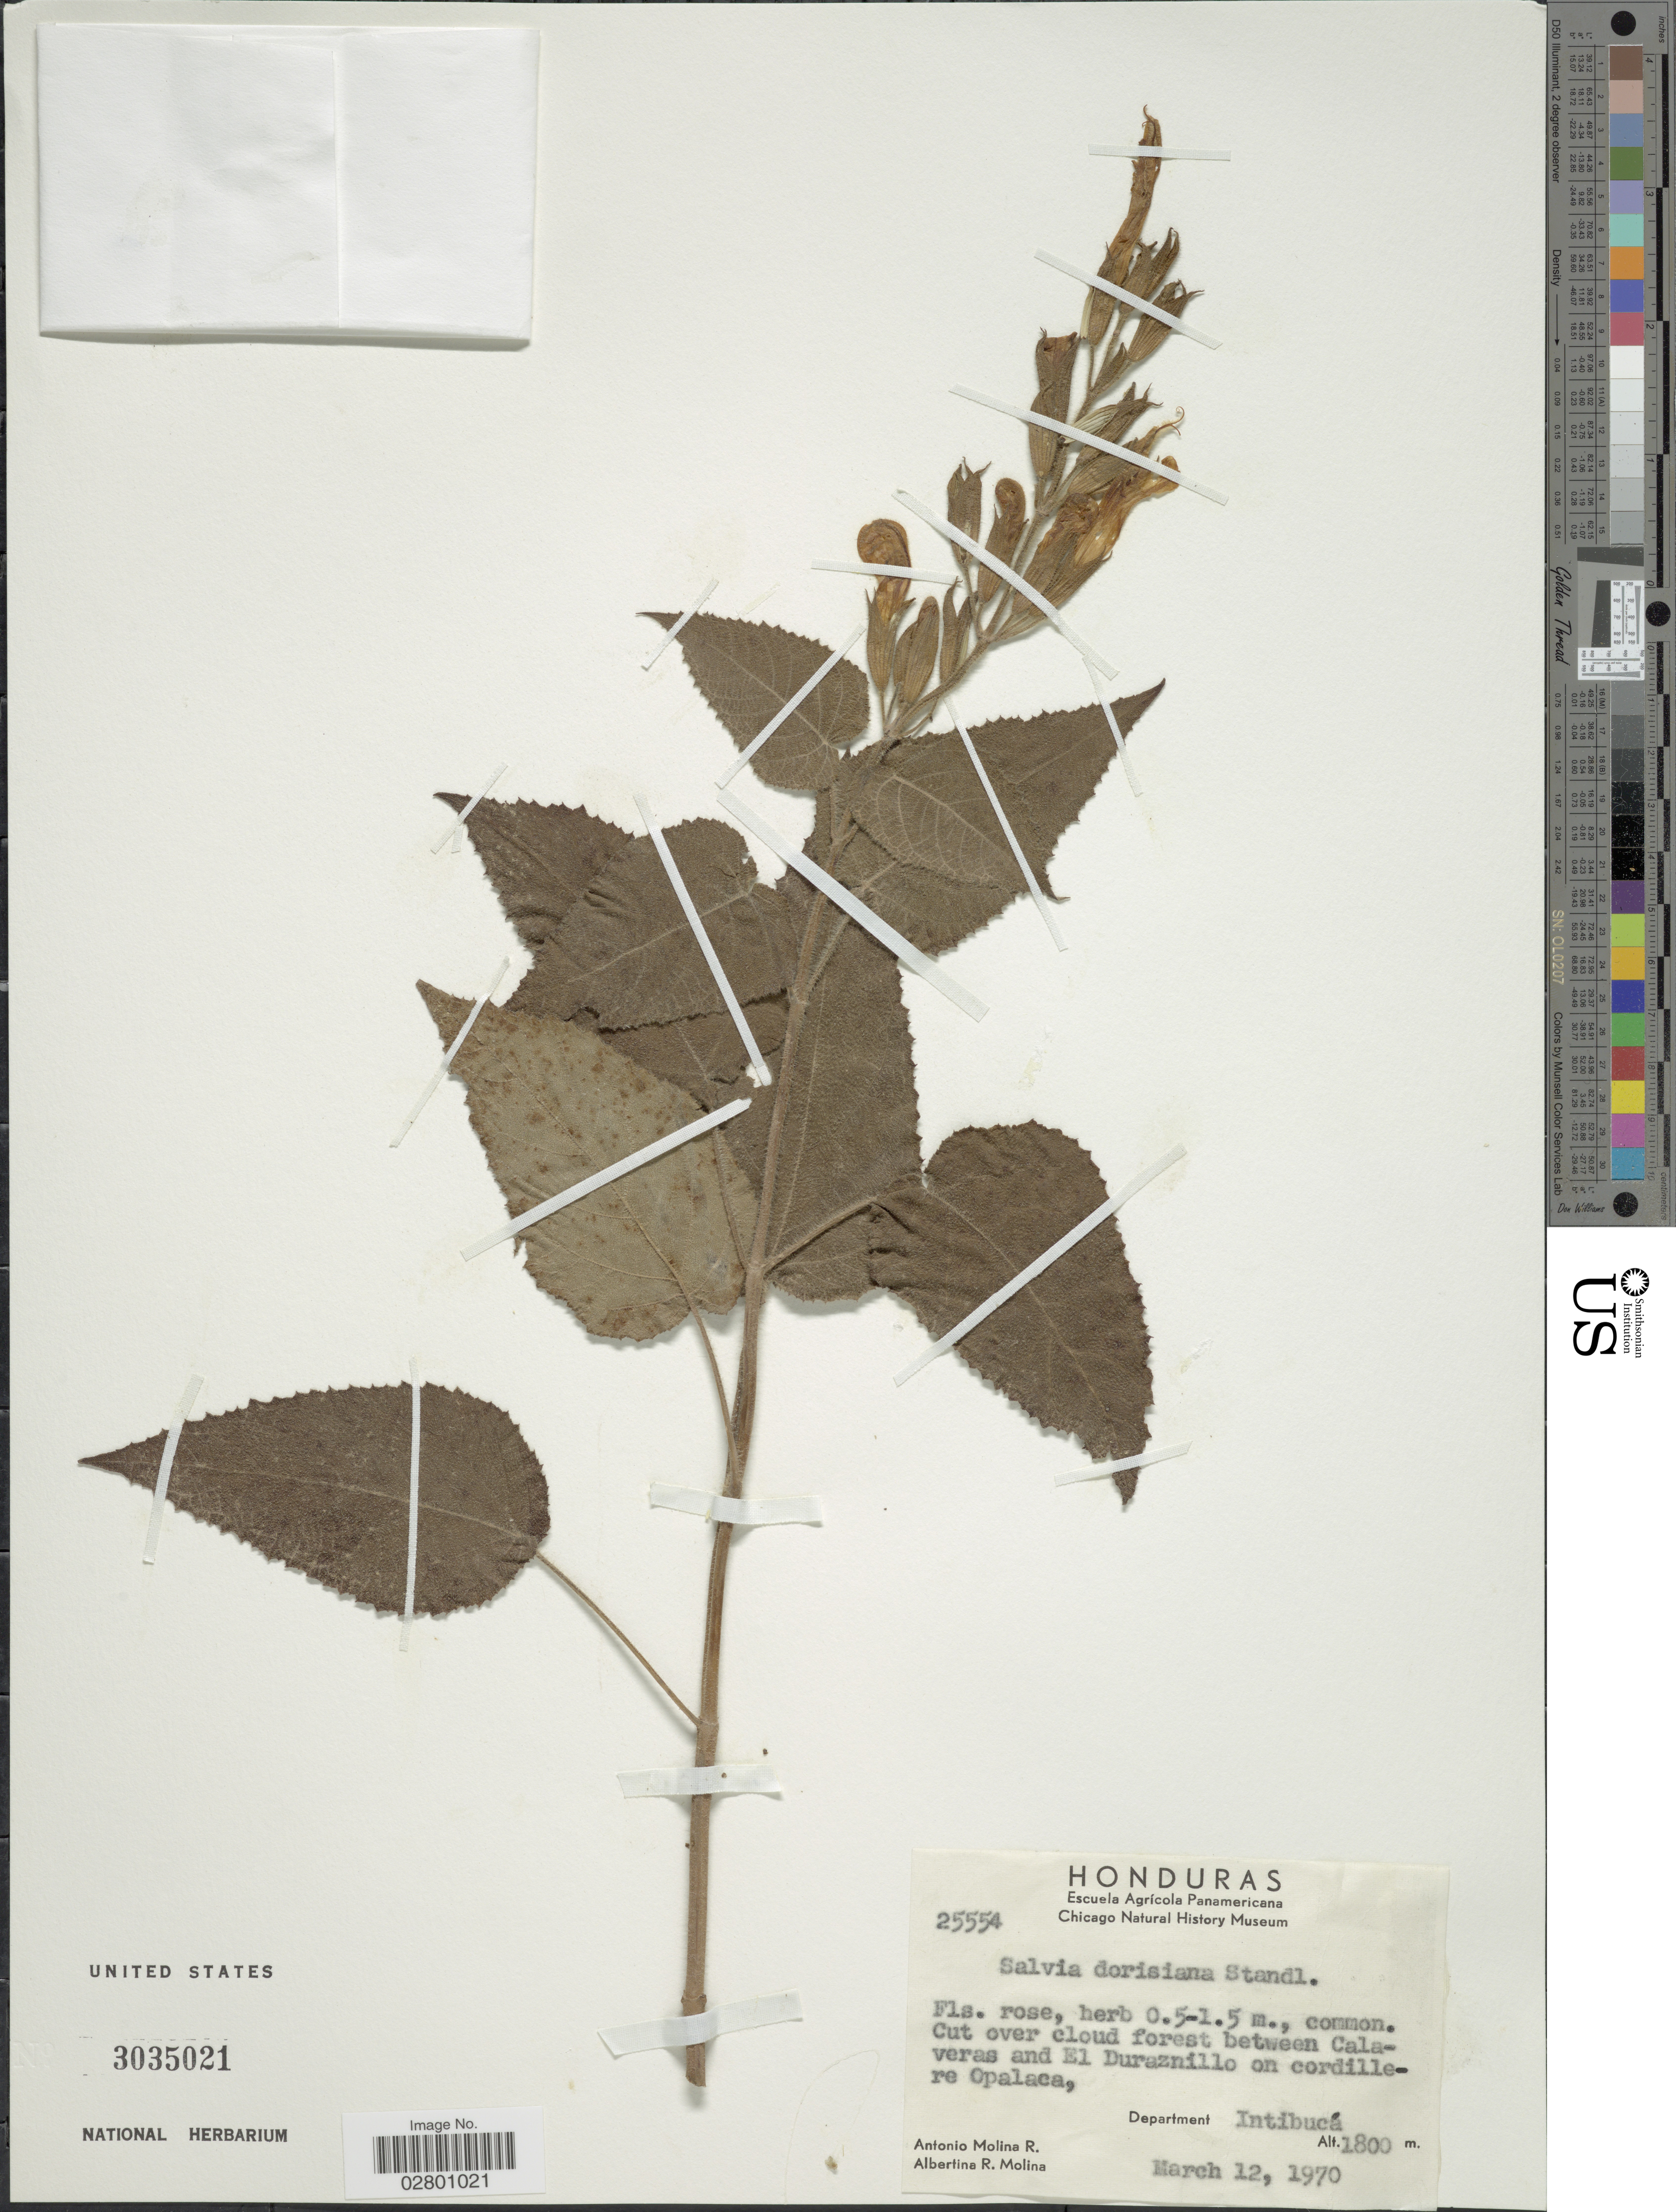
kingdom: Plantae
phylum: Tracheophyta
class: Magnoliopsida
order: Lamiales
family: Lamiaceae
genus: Salvia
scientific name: Salvia dorisiana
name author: Standl.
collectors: A. Molina R. & A. R. Molina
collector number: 25554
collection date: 1970-03-12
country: Honduras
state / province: Intibuca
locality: Cut over cloud forest between Calaveras and El Duraznillo on cordillera Opalaca, Department. Intibucá.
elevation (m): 1800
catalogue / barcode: US 3035021